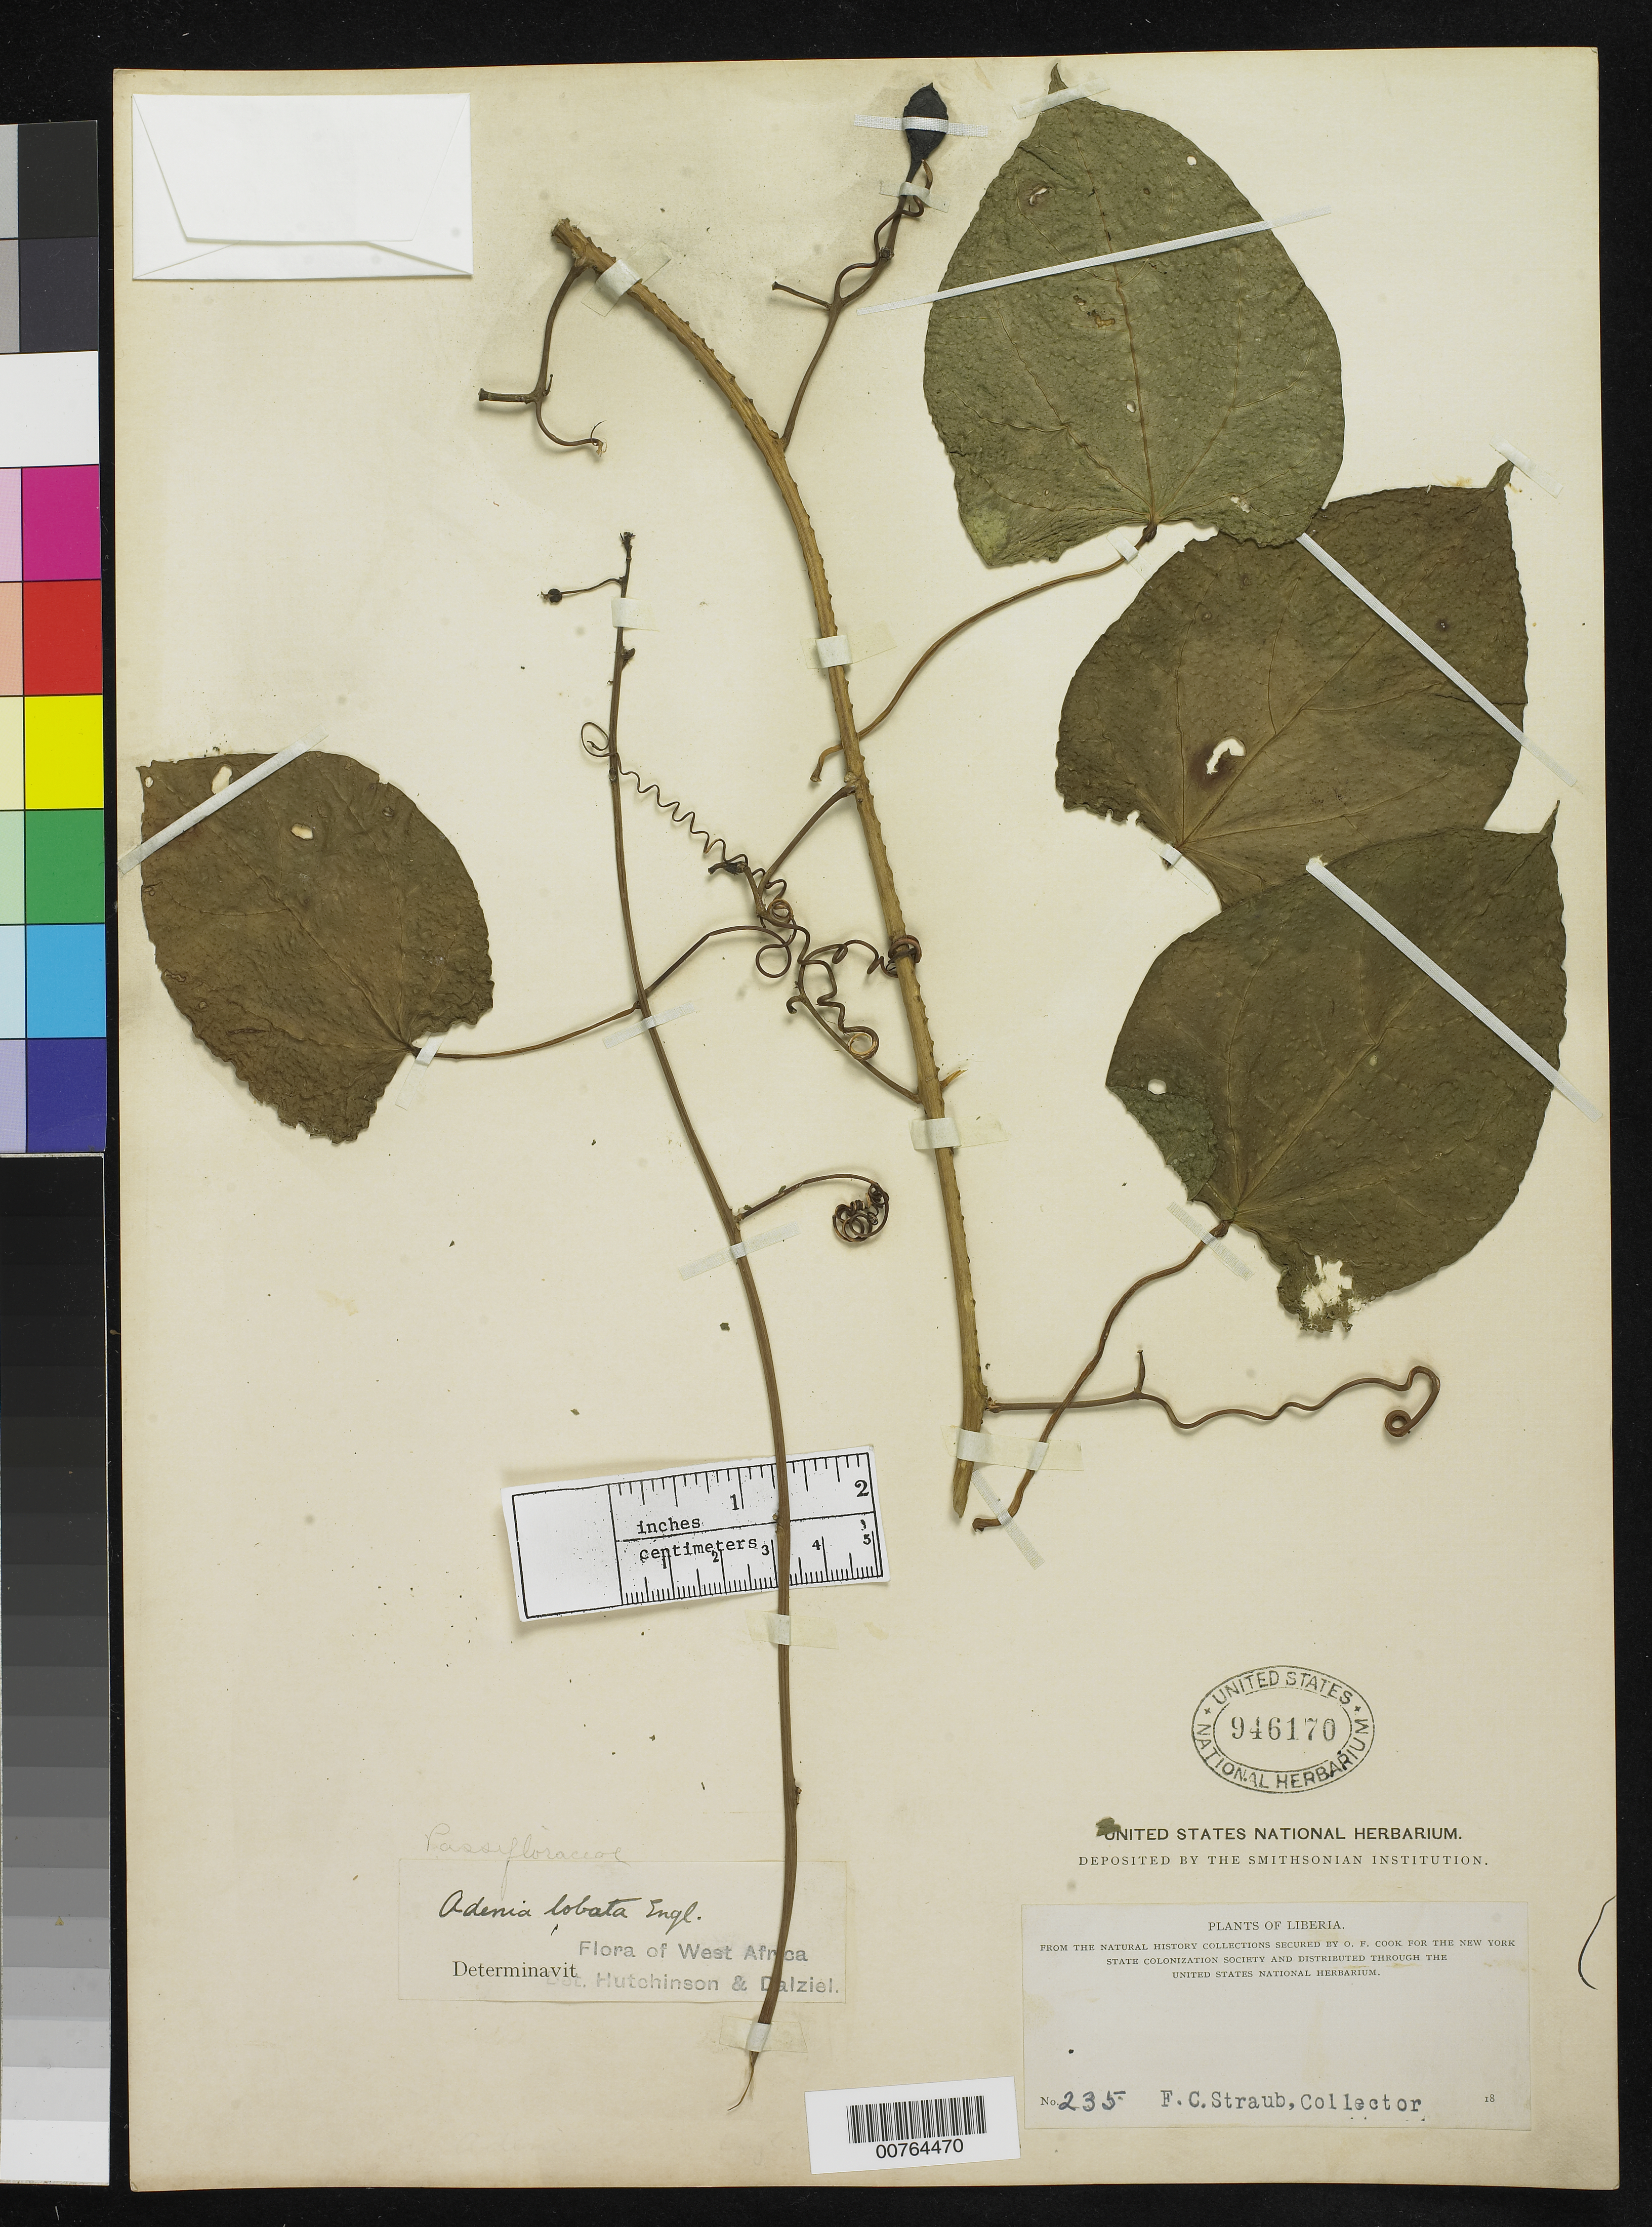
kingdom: Plantae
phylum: Tracheophyta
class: Magnoliopsida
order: Malpighiales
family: Passifloraceae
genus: Adenia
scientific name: Adenia lobata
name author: (Jacq.) Engl.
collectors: F. Straub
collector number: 235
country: Liberia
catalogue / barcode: US 946170